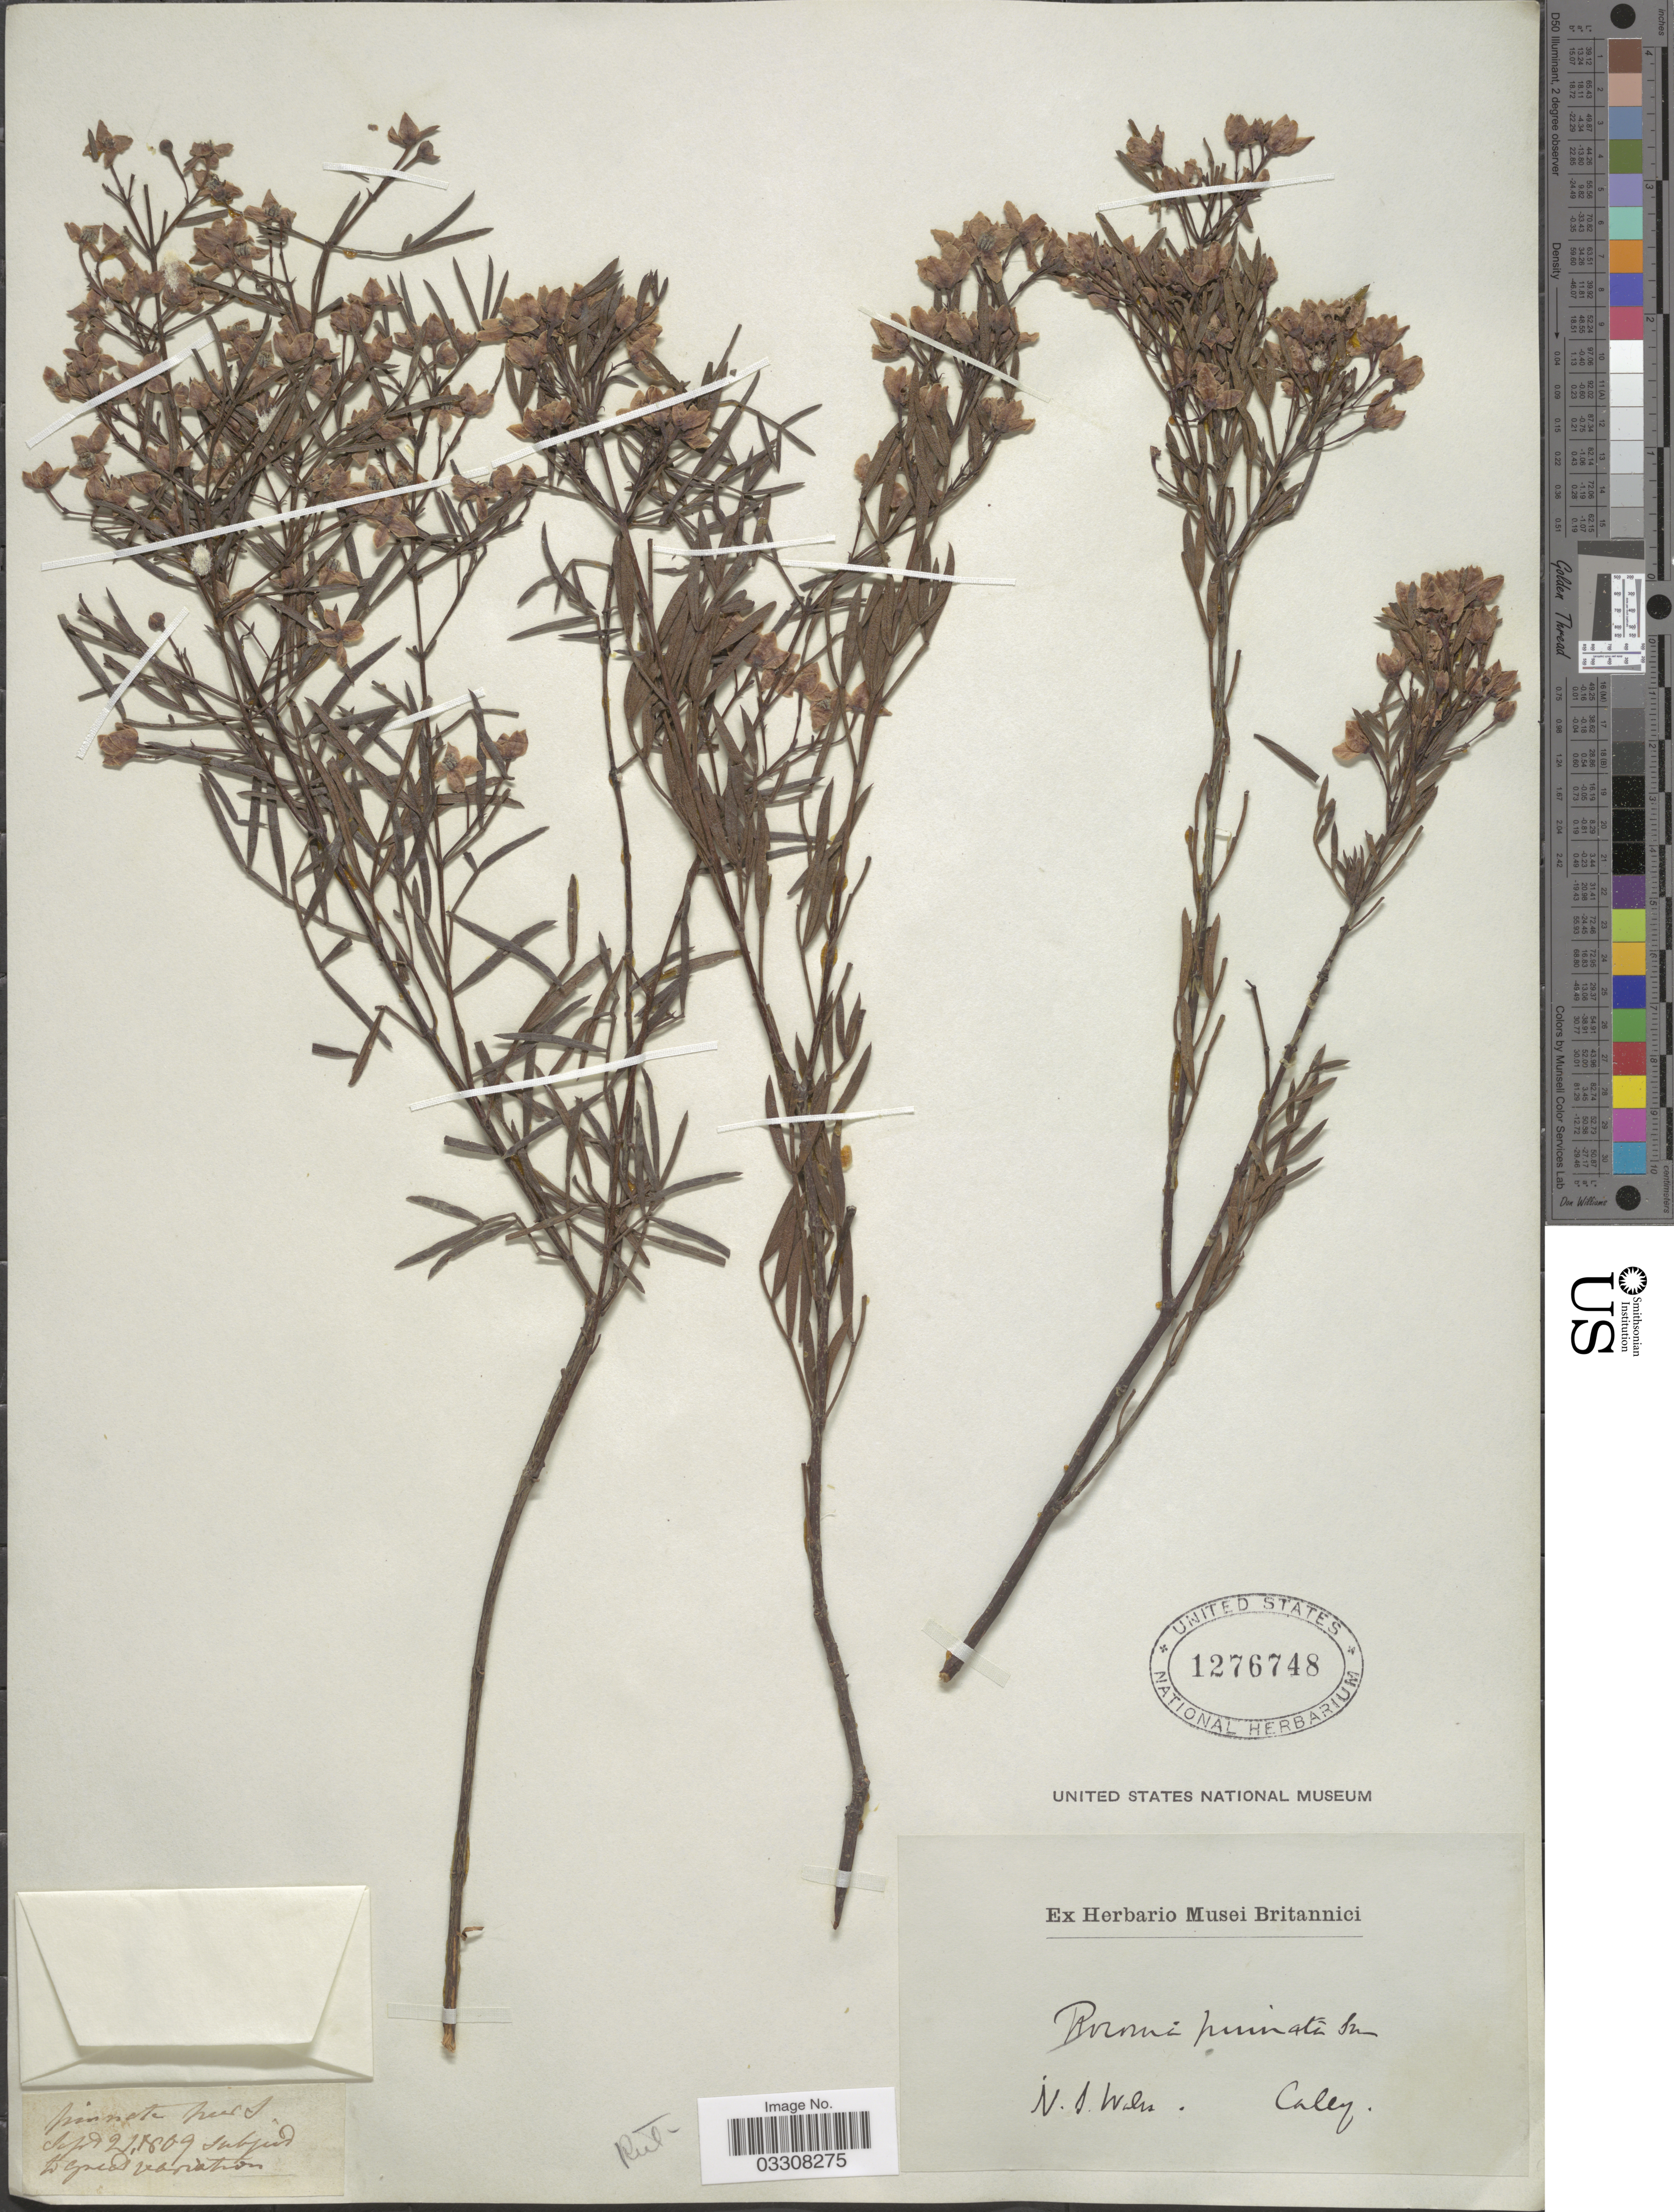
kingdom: Plantae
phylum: Tracheophyta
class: Magnoliopsida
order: Sapindales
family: Rutaceae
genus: Boronia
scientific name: Boronia pinnata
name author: Sm.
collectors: -. Caley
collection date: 1869-09-02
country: Australia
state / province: New South Wales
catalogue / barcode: US 1276748